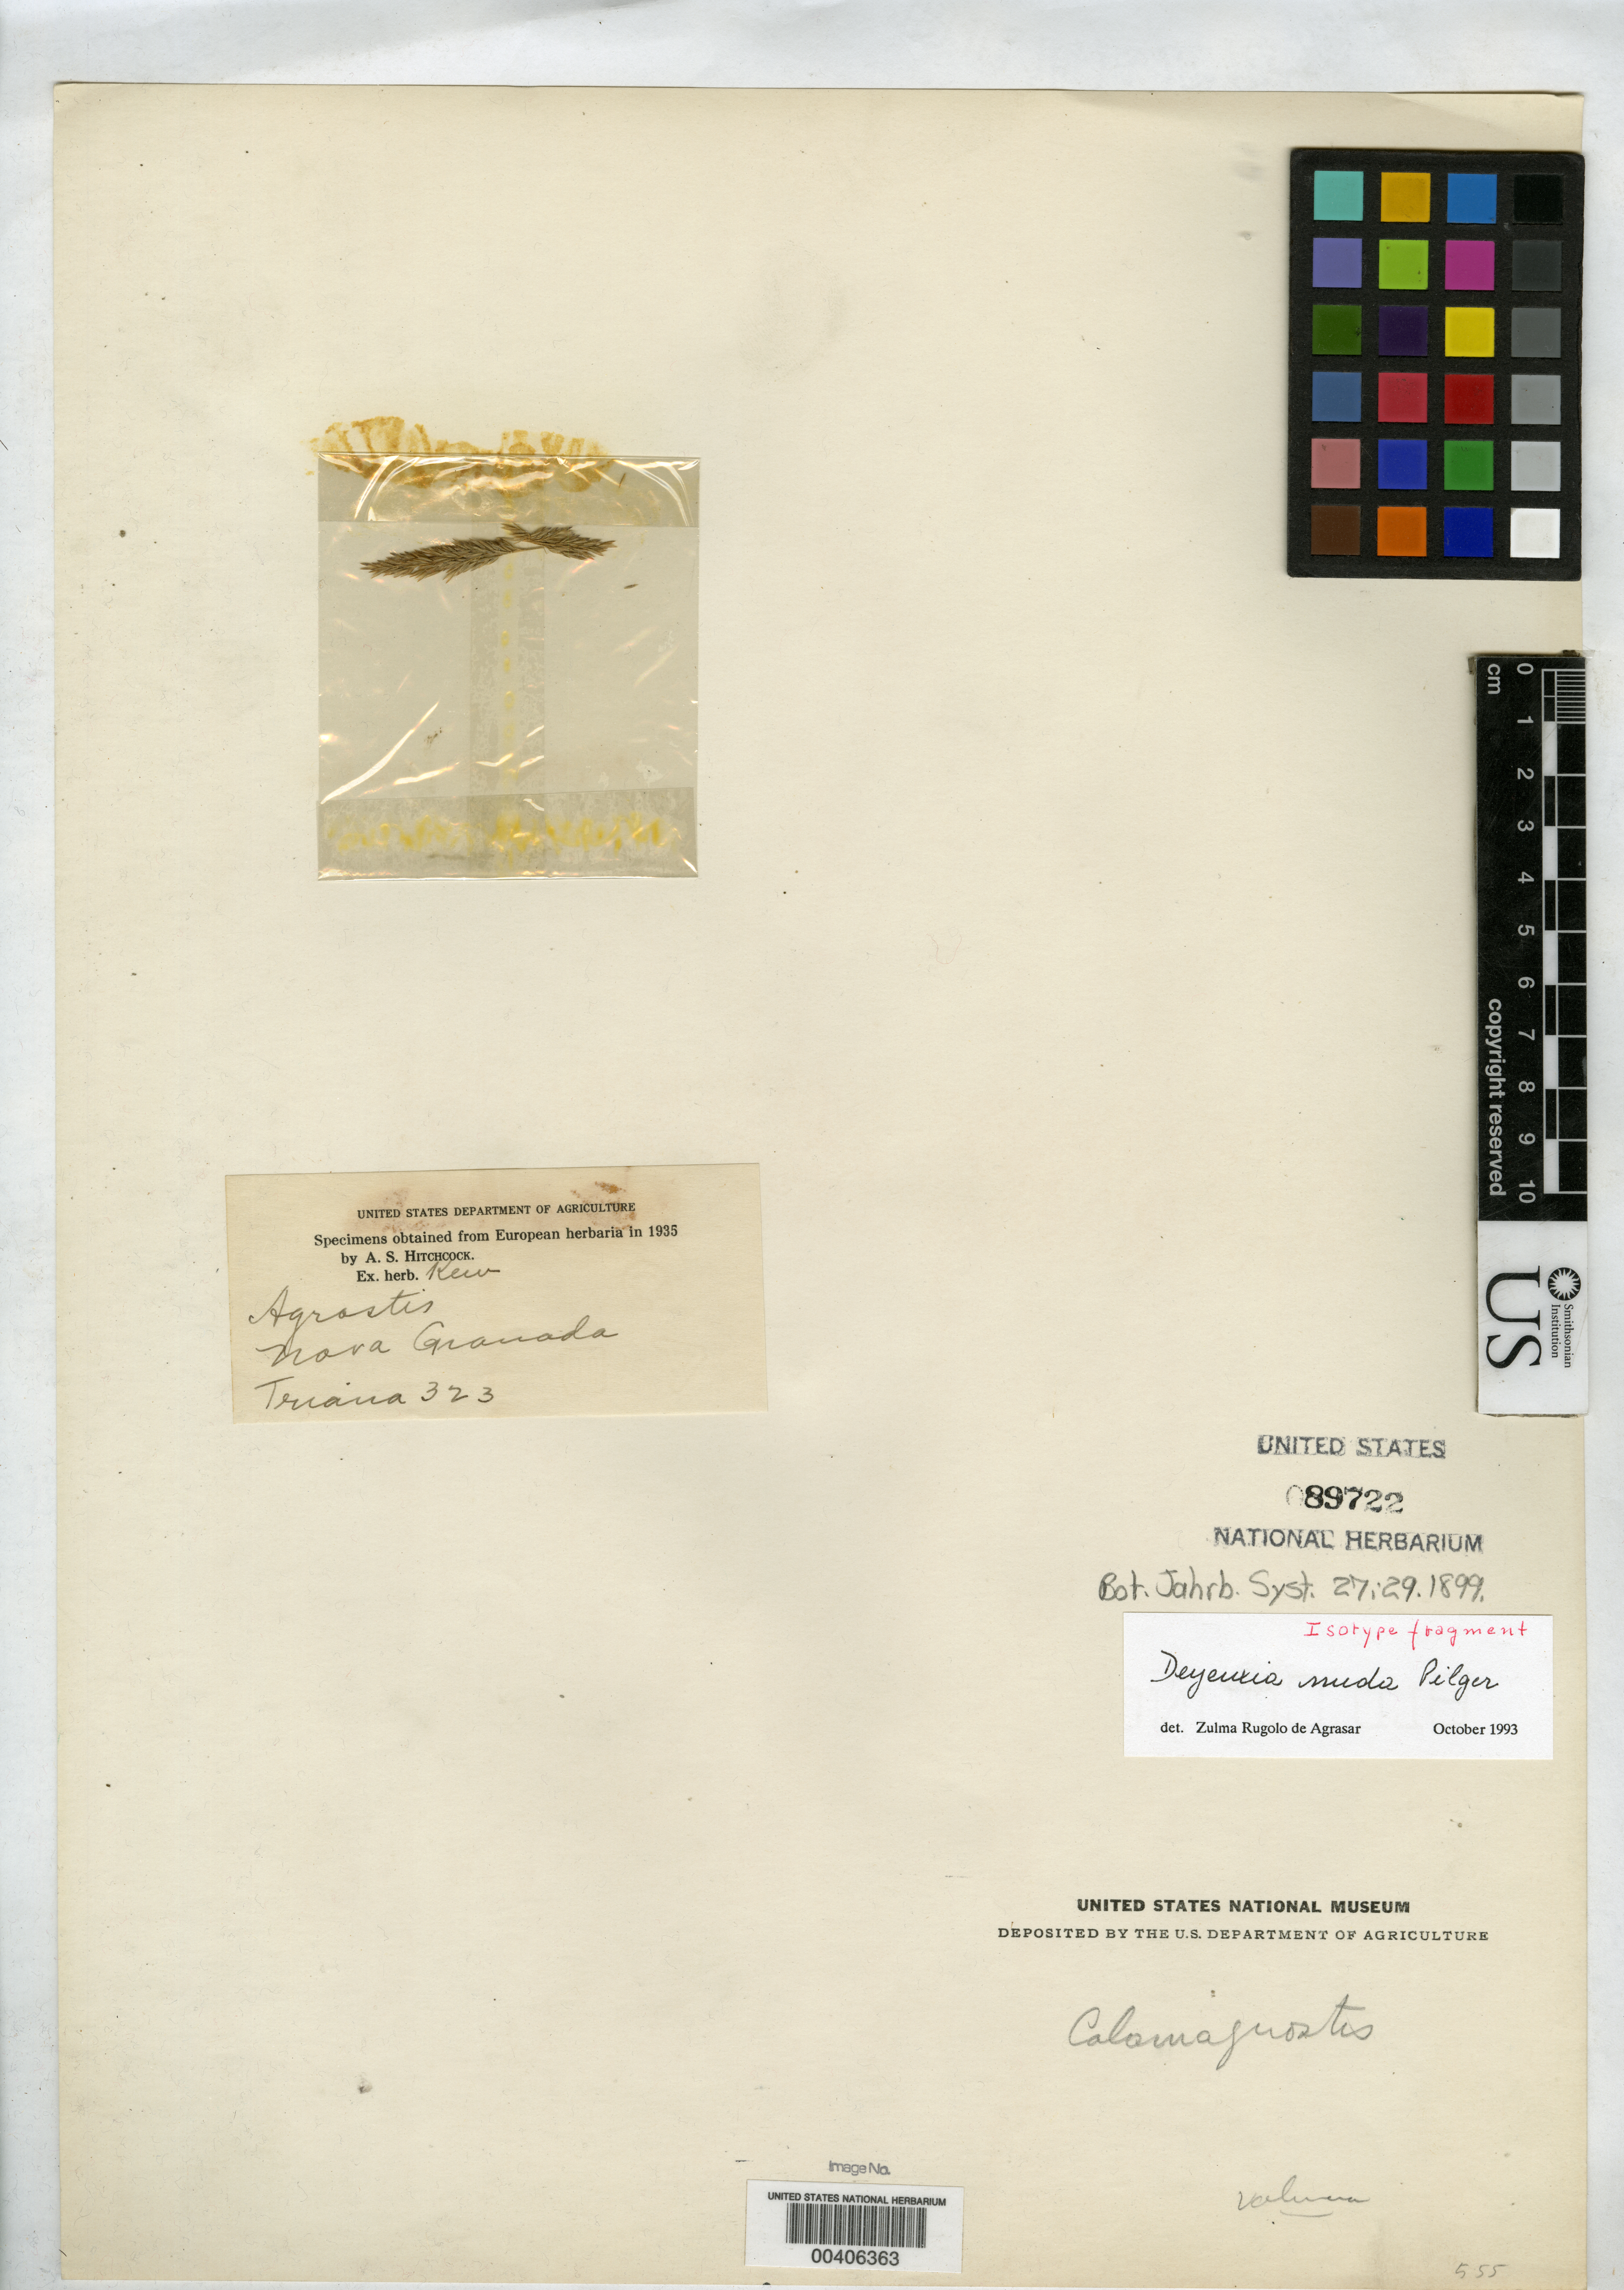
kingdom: Plantae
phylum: Tracheophyta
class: Liliopsida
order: Poales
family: Poaceae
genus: Deyeuxia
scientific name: Deyeuxia nuda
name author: Pilg.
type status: Type Fragment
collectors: J. J. Triana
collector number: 323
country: Colombia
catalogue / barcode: US 89722